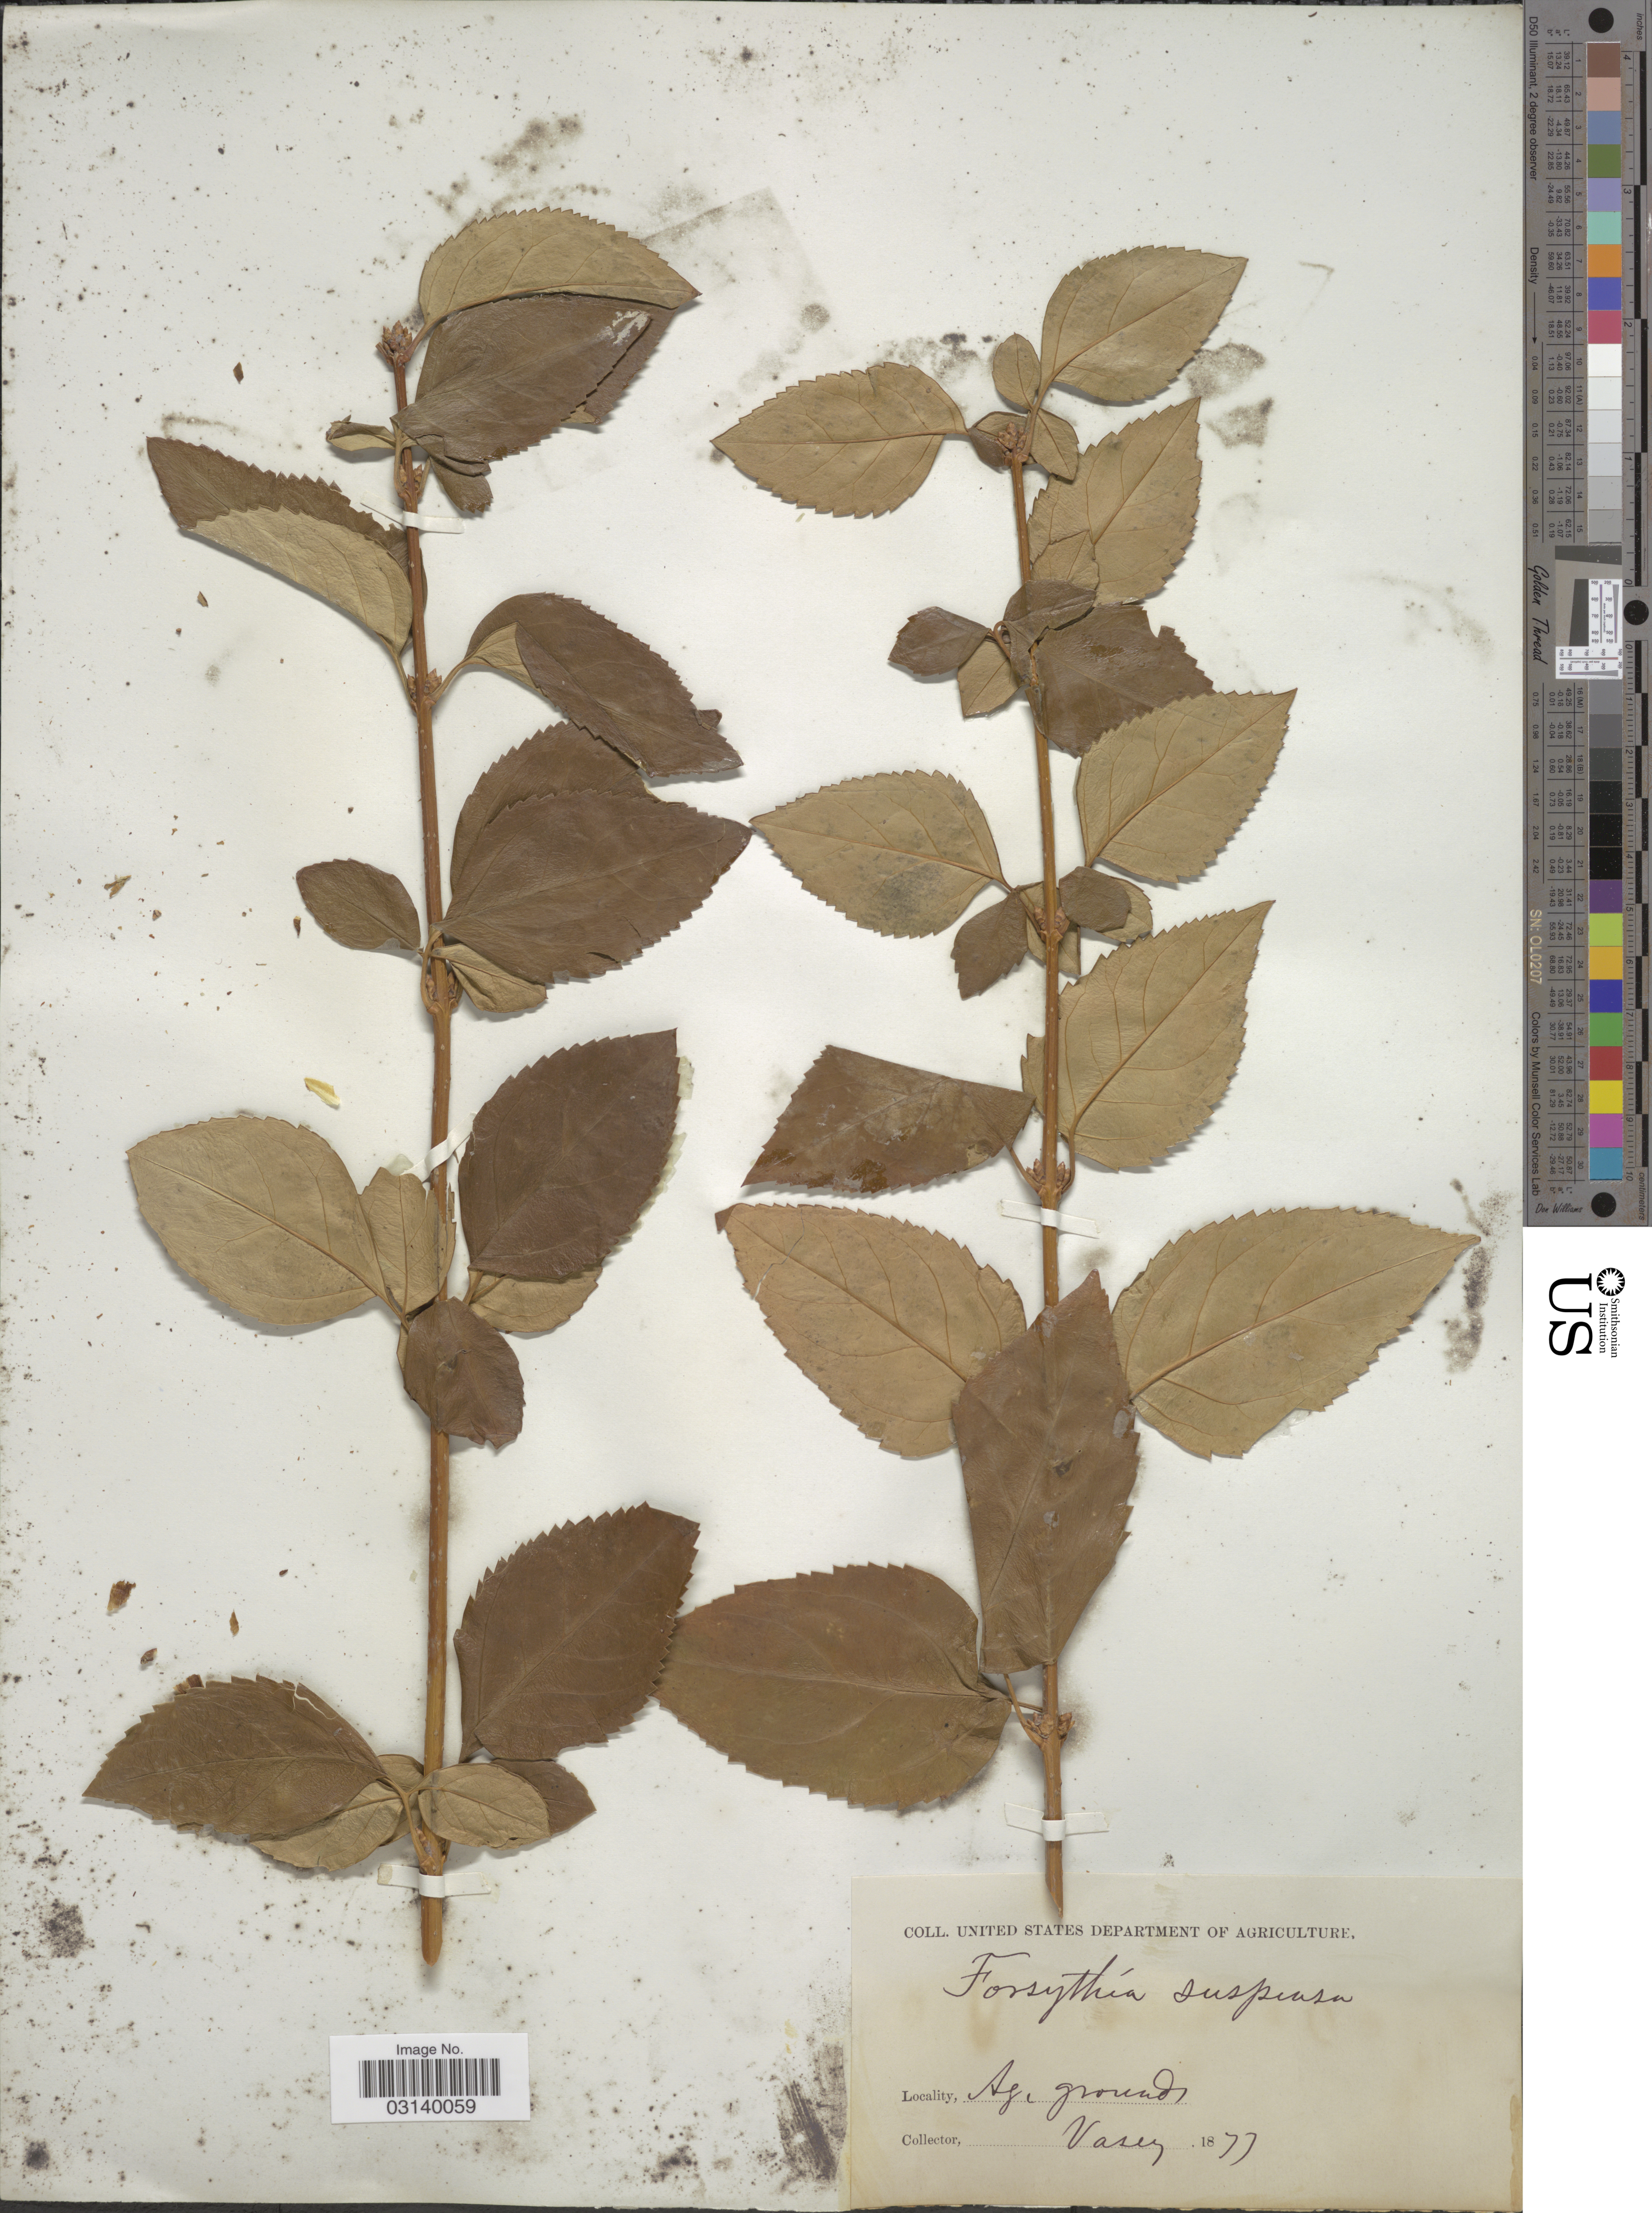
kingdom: Plantae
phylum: Tracheophyta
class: Magnoliopsida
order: Lamiales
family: Oleaceae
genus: Forsythia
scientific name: Forsythia suspensa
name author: (Thunb.) Vahl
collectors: Vasey, --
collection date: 1877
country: United States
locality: Ag. grounds.